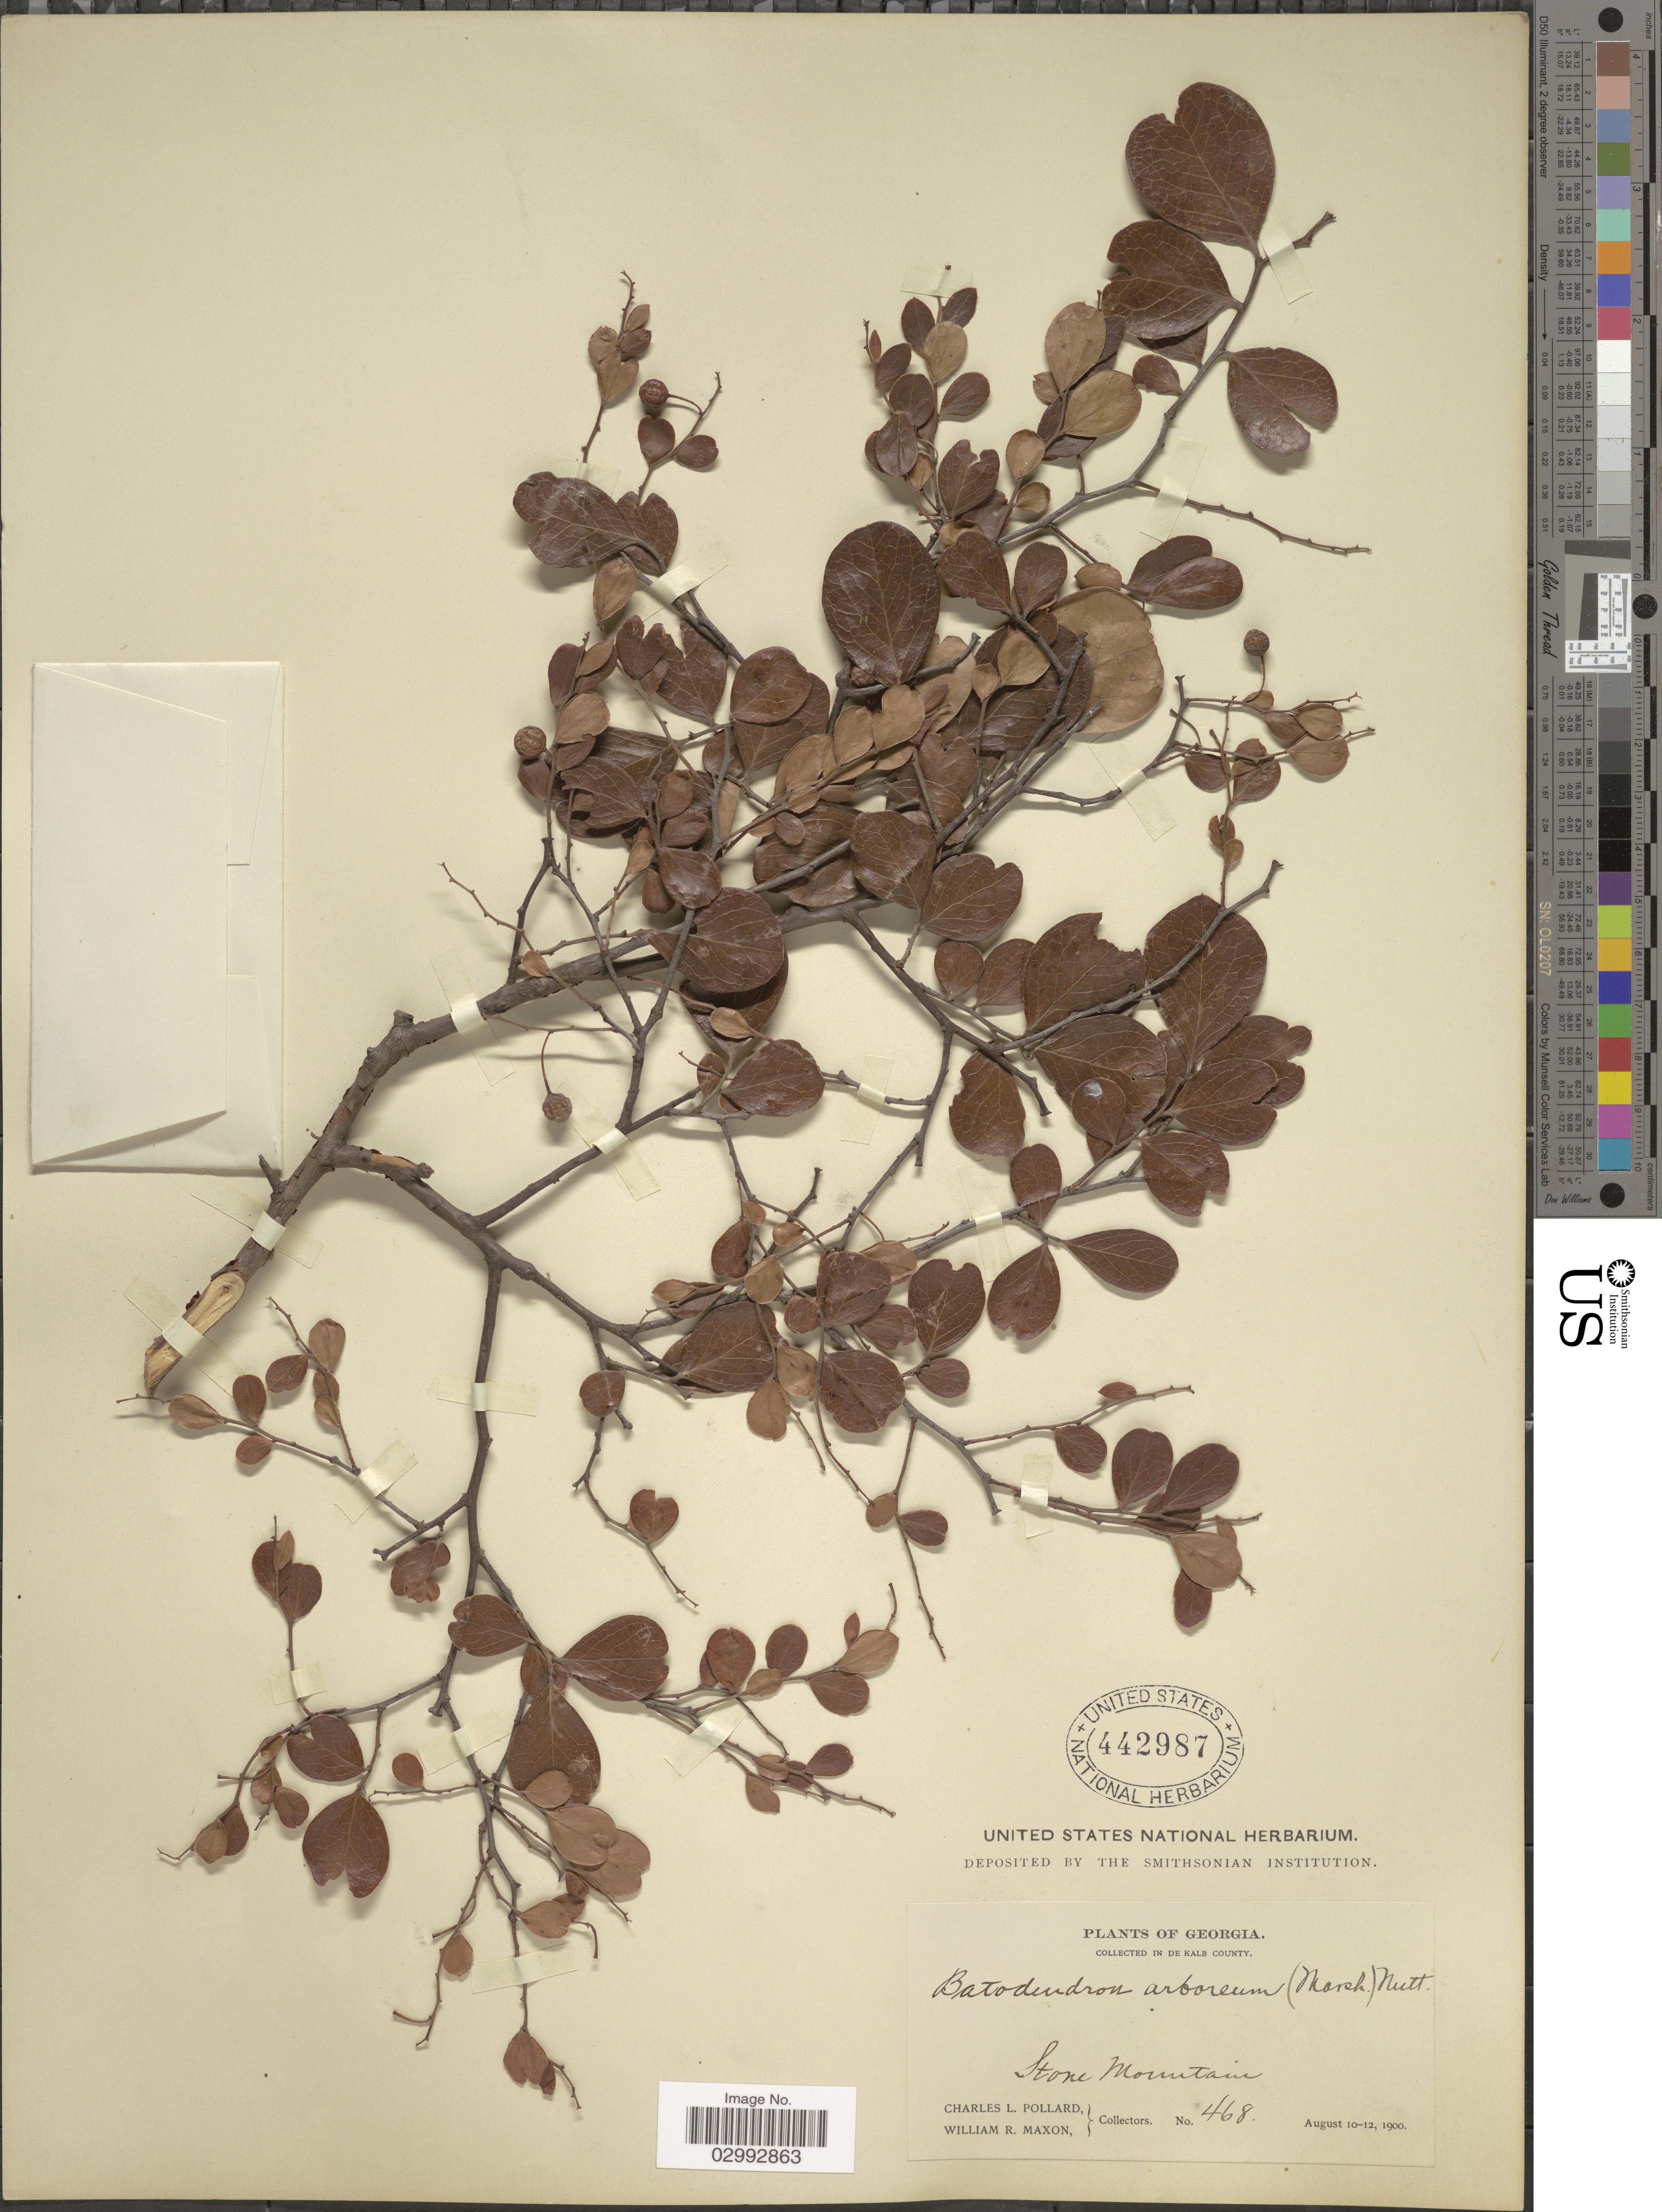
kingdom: Plantae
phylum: Tracheophyta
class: Magnoliopsida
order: Ericales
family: Ericaceae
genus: Batodendron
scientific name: Batodendron arboreum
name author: Nutt.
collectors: C. L. Pollard & W. R. Maxon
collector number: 468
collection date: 1900-08-10/1900-08-12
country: United States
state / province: Georgia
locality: In De Kalb County. Stone Mountain.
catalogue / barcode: US 442987